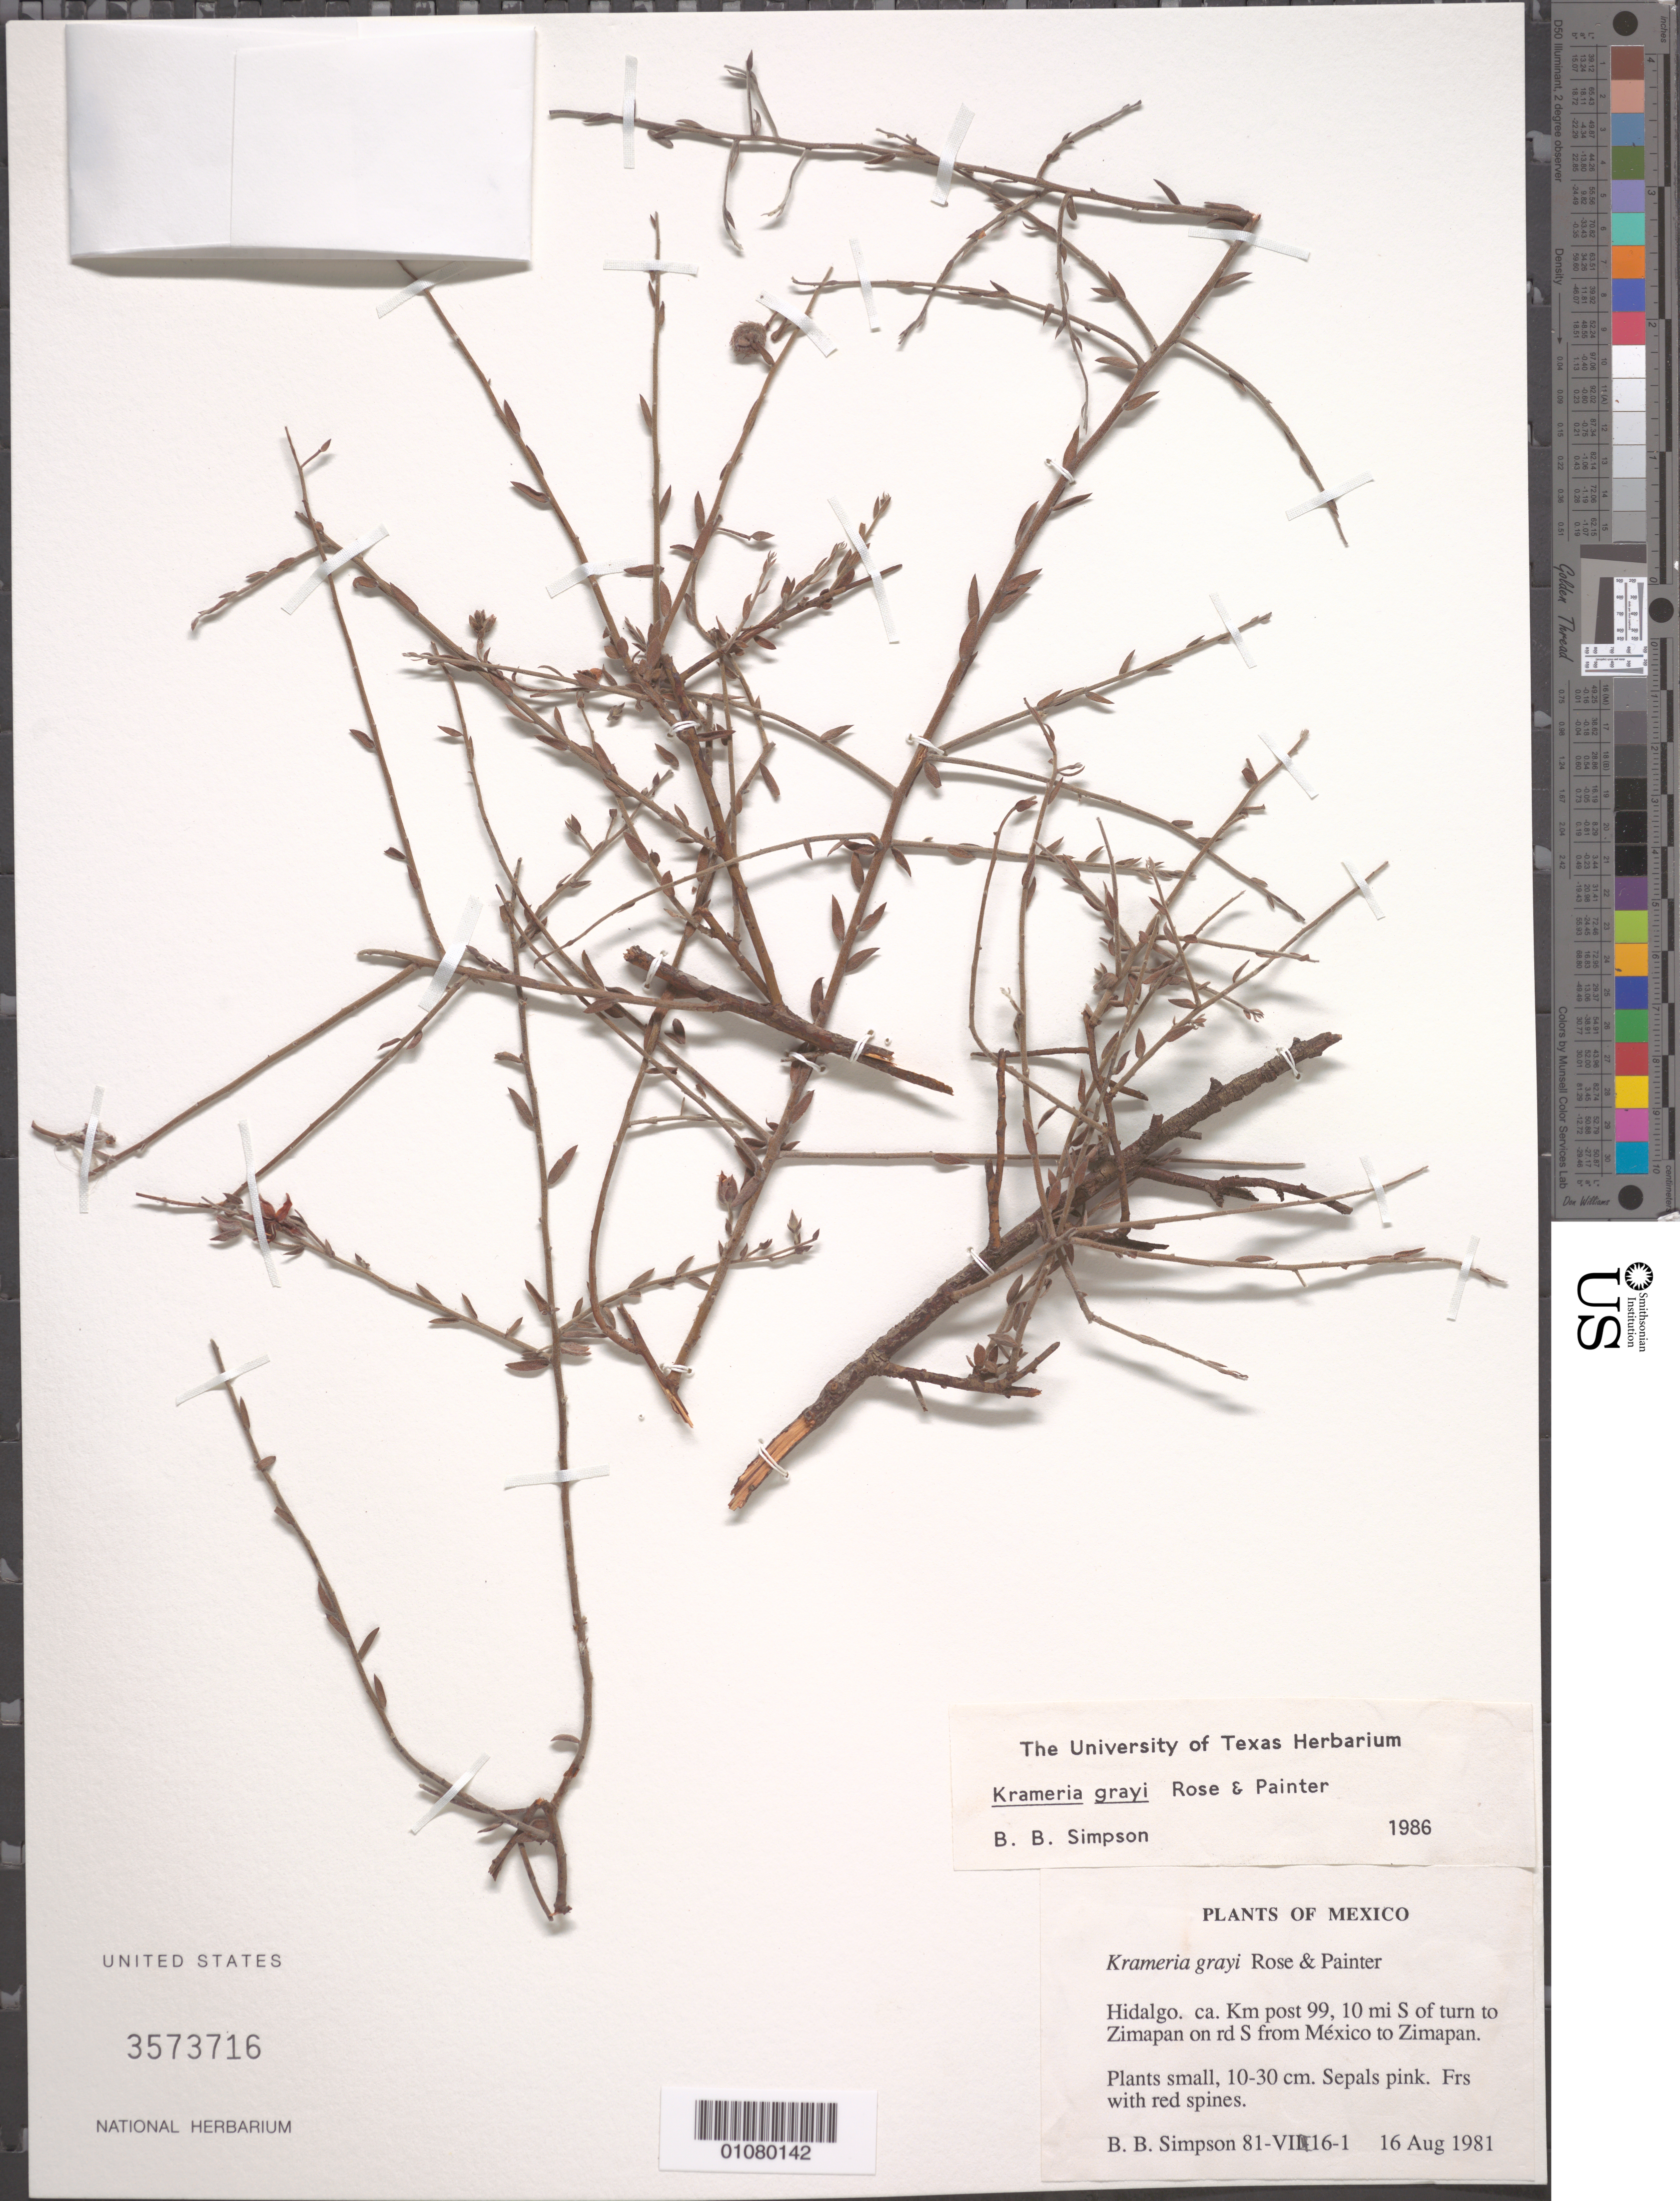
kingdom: Plantae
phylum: Tracheophyta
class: Magnoliopsida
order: Zygophyllales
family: Krameriaceae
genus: Krameria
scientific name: Krameria grayi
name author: Rose & J.H. Painter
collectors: B. B. Simpson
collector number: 81-VIII-16-1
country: Mexico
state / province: Hidalgo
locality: S of turn to Zimapan on rd S from Mexico to Zimpapan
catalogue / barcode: US 3573716